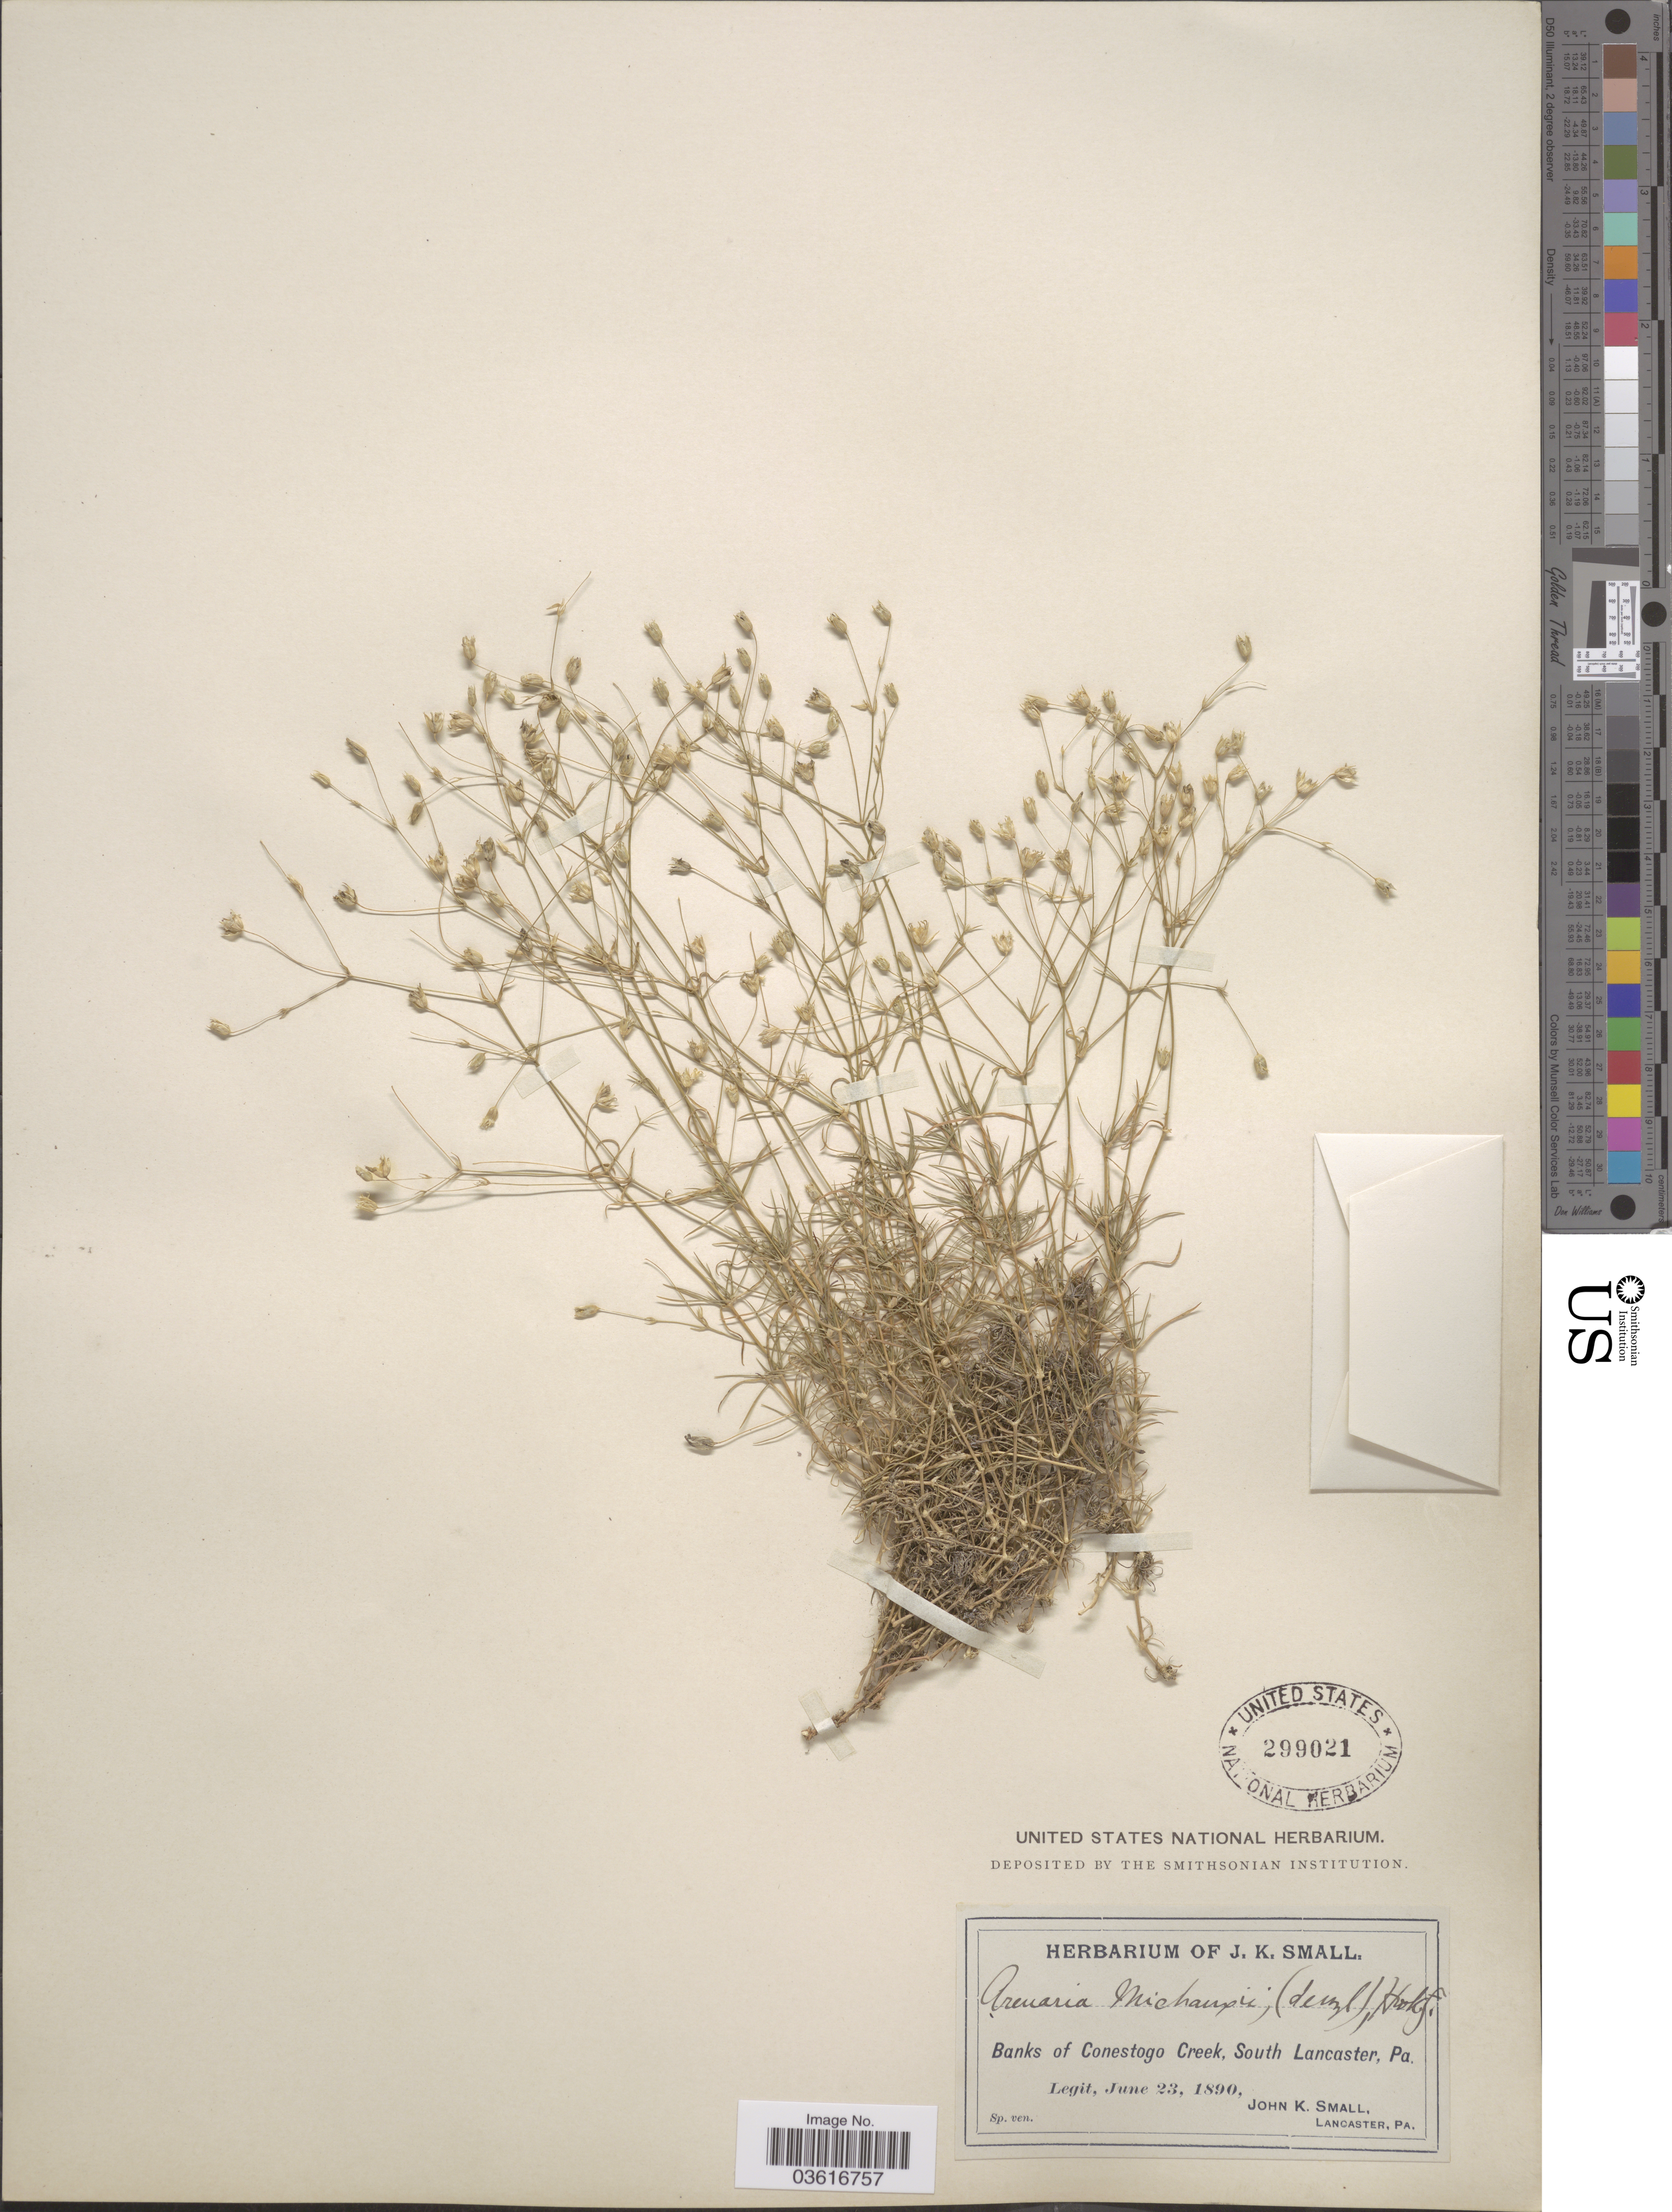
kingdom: Plantae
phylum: Tracheophyta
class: Magnoliopsida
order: Caryophyllales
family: Caryophyllaceae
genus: Minuartia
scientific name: Minuartia stricta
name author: (Sw.) Hiern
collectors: J. K. Small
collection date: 1890-06-23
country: United States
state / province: Pennsylvania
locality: Banks of Conestogo Creek, South Lancaster.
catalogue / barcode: US 299021